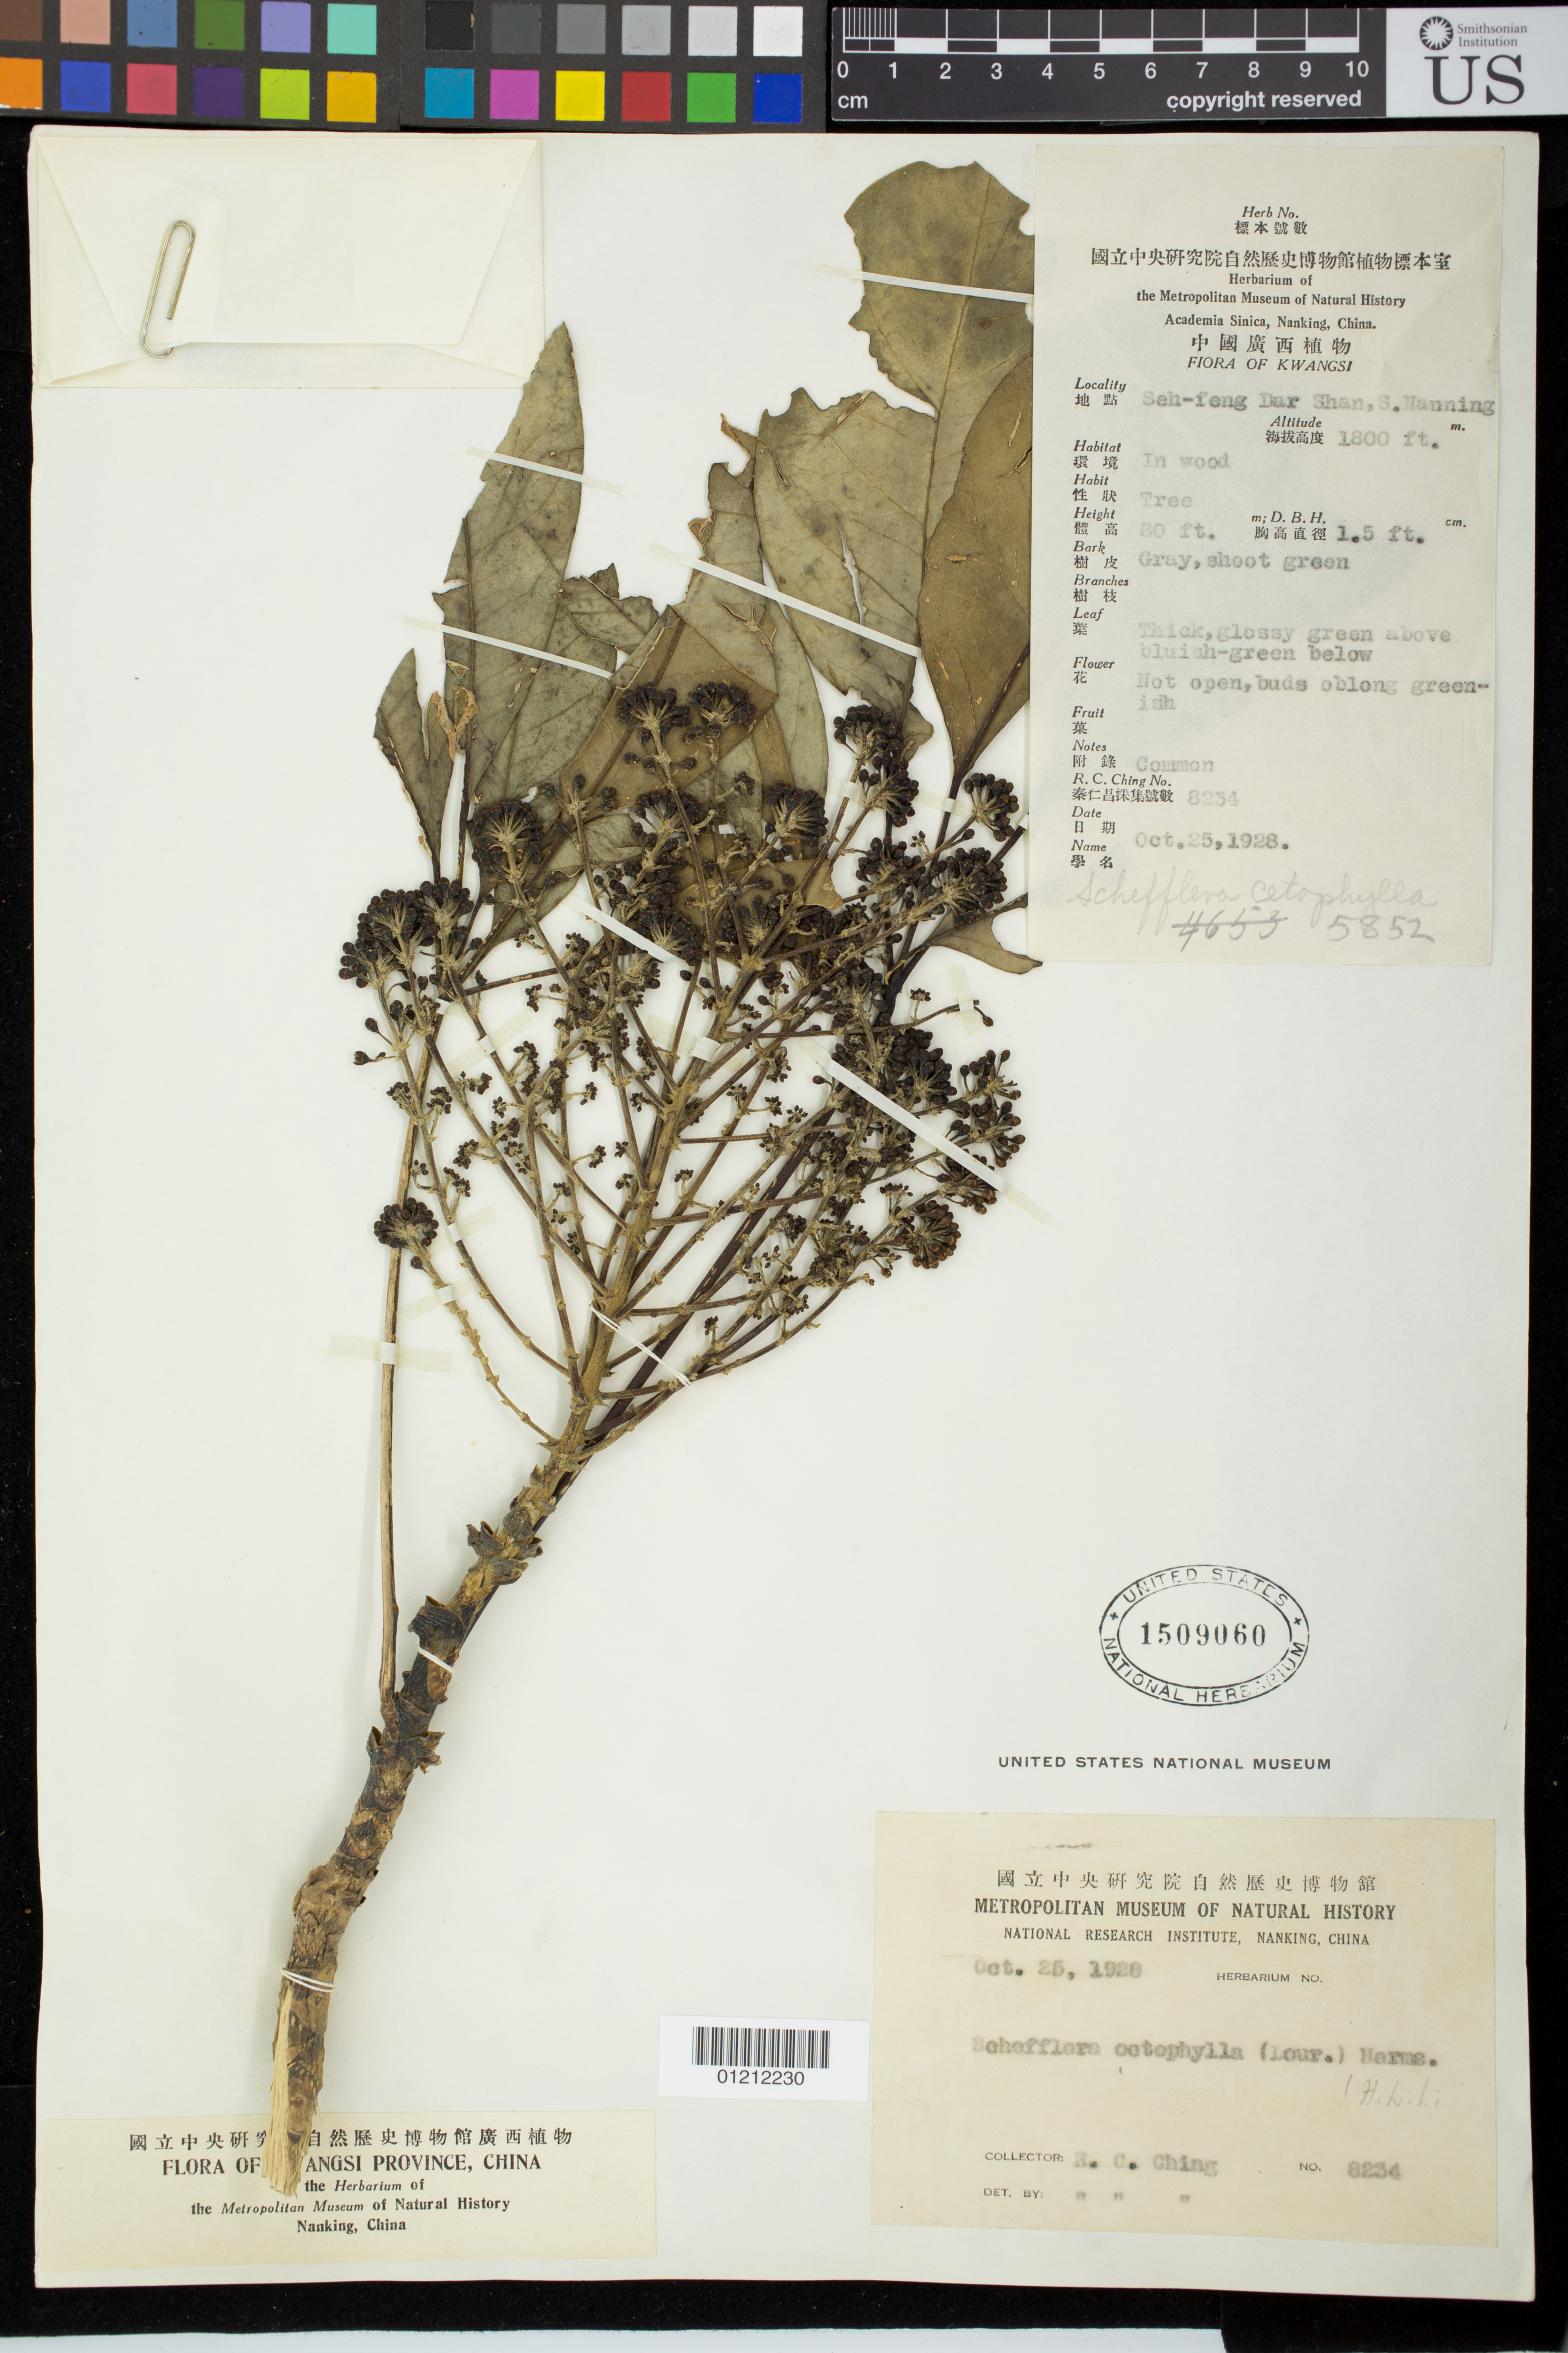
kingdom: Plantae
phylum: Tracheophyta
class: Magnoliopsida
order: Apiales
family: Araliaceae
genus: Schefflera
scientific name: Schefflera heptaphylla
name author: (L.) Frodin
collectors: R. C. Ching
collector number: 8234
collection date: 1928-10-25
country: China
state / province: Guangxi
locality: She-feng Dar Shan, S. Nanning. In wood.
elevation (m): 549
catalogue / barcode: US 1509060